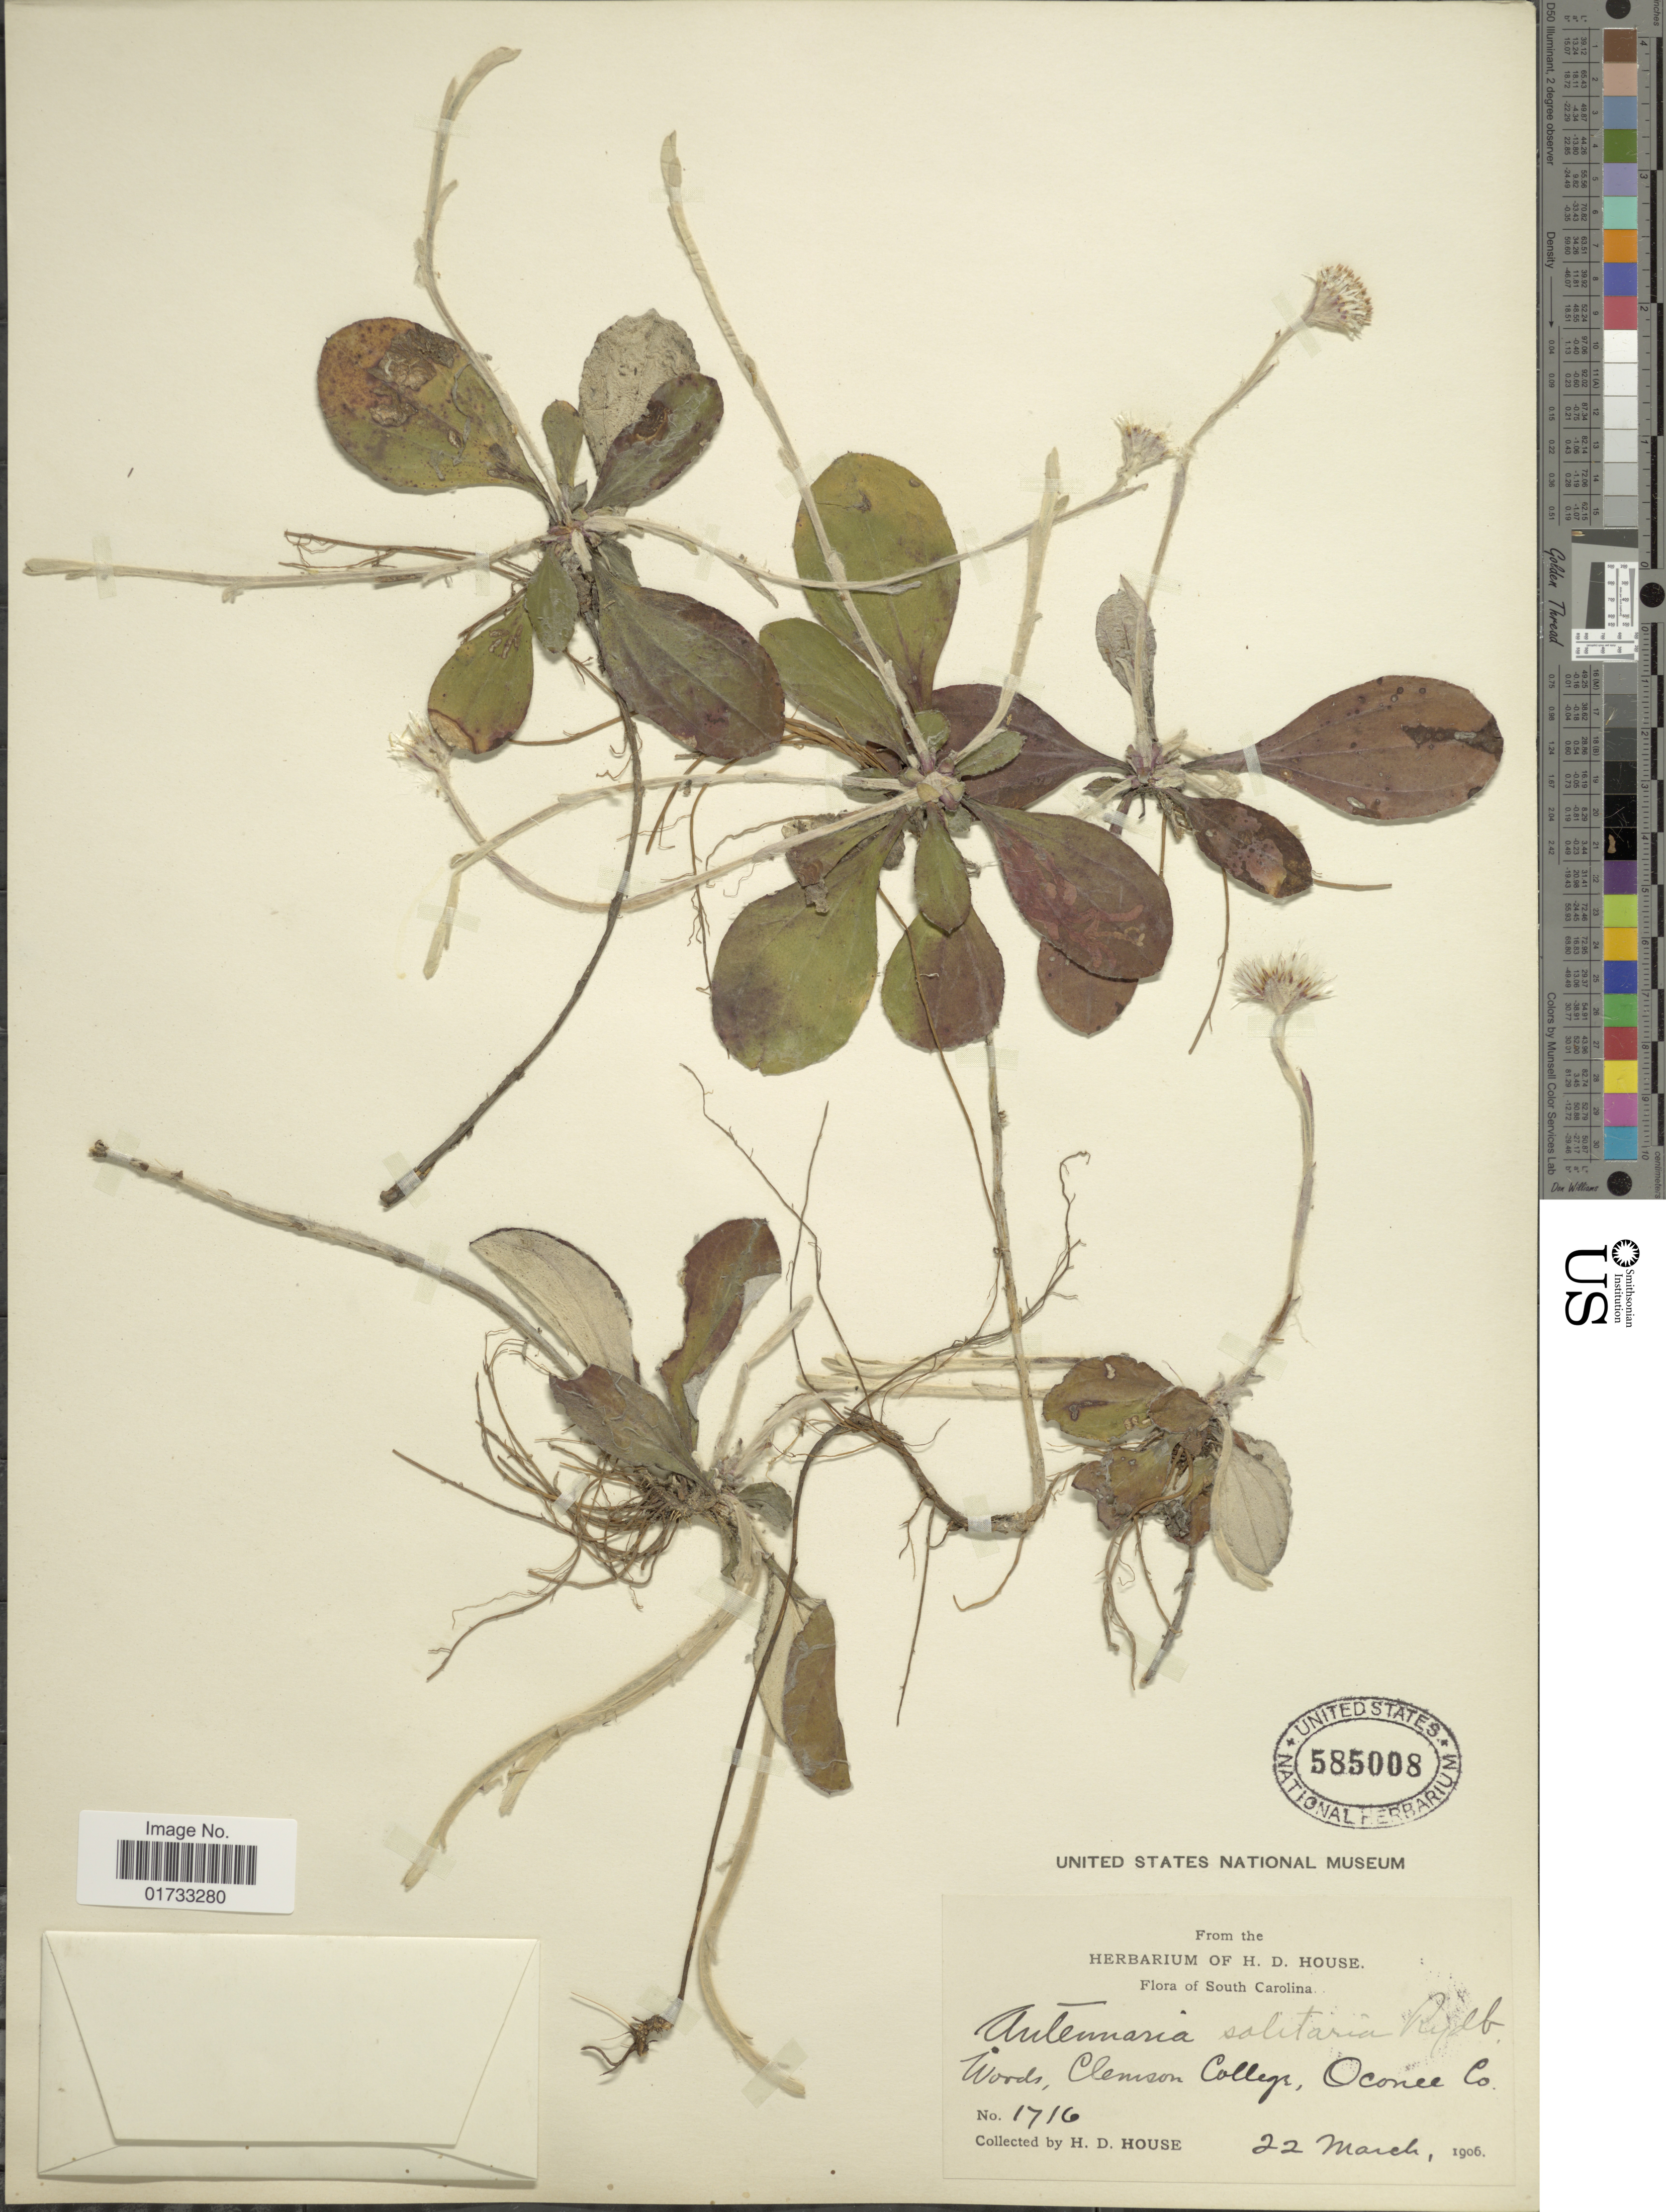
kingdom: Plantae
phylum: Tracheophyta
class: Magnoliopsida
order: Asterales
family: Asteraceae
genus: Antennaria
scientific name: Antennaria solitaria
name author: Rydb.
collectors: H. D. House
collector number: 1716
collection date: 1906-03-22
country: United States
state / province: South Carolina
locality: Woods, Clemson college, Oconee Co.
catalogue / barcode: US 585008